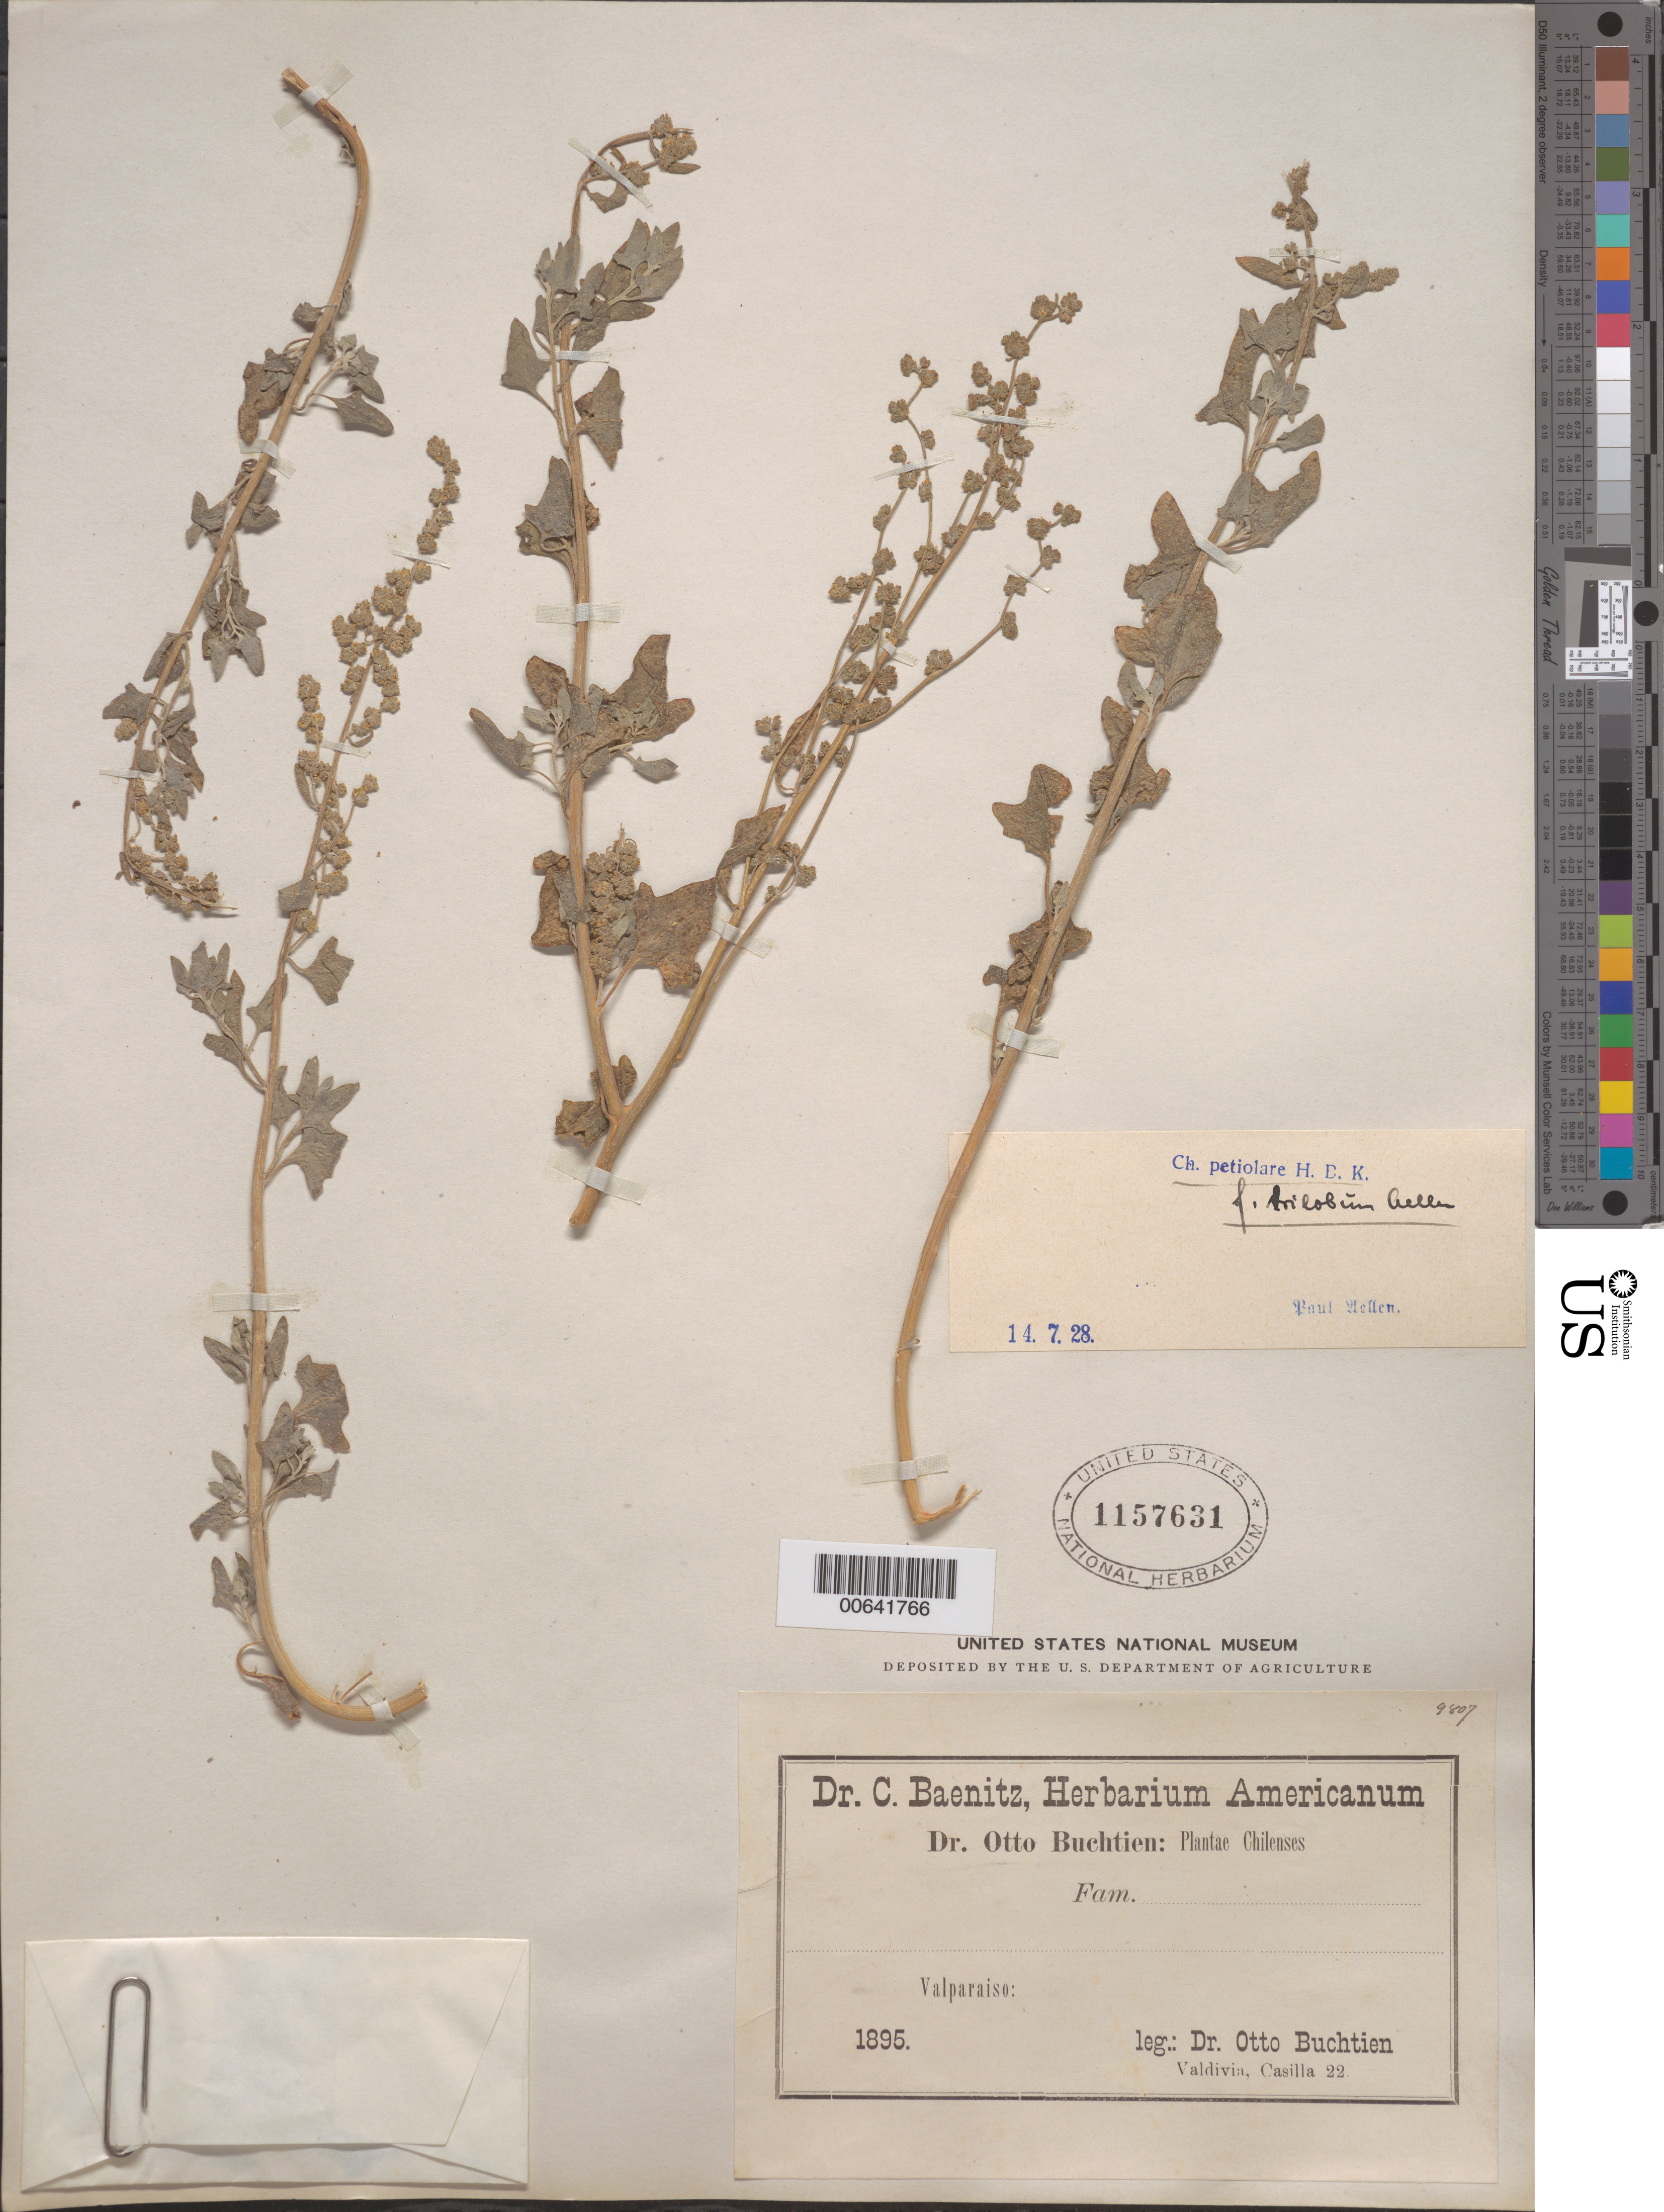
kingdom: Plantae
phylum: Tracheophyta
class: Magnoliopsida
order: Caryophyllales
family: Amaranthaceae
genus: Chenopodium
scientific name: Chenopodium petiolare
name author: Kunth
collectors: O. Buchtien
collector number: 9807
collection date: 1895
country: Chile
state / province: Valparaíso (V)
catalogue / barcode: US 1157631